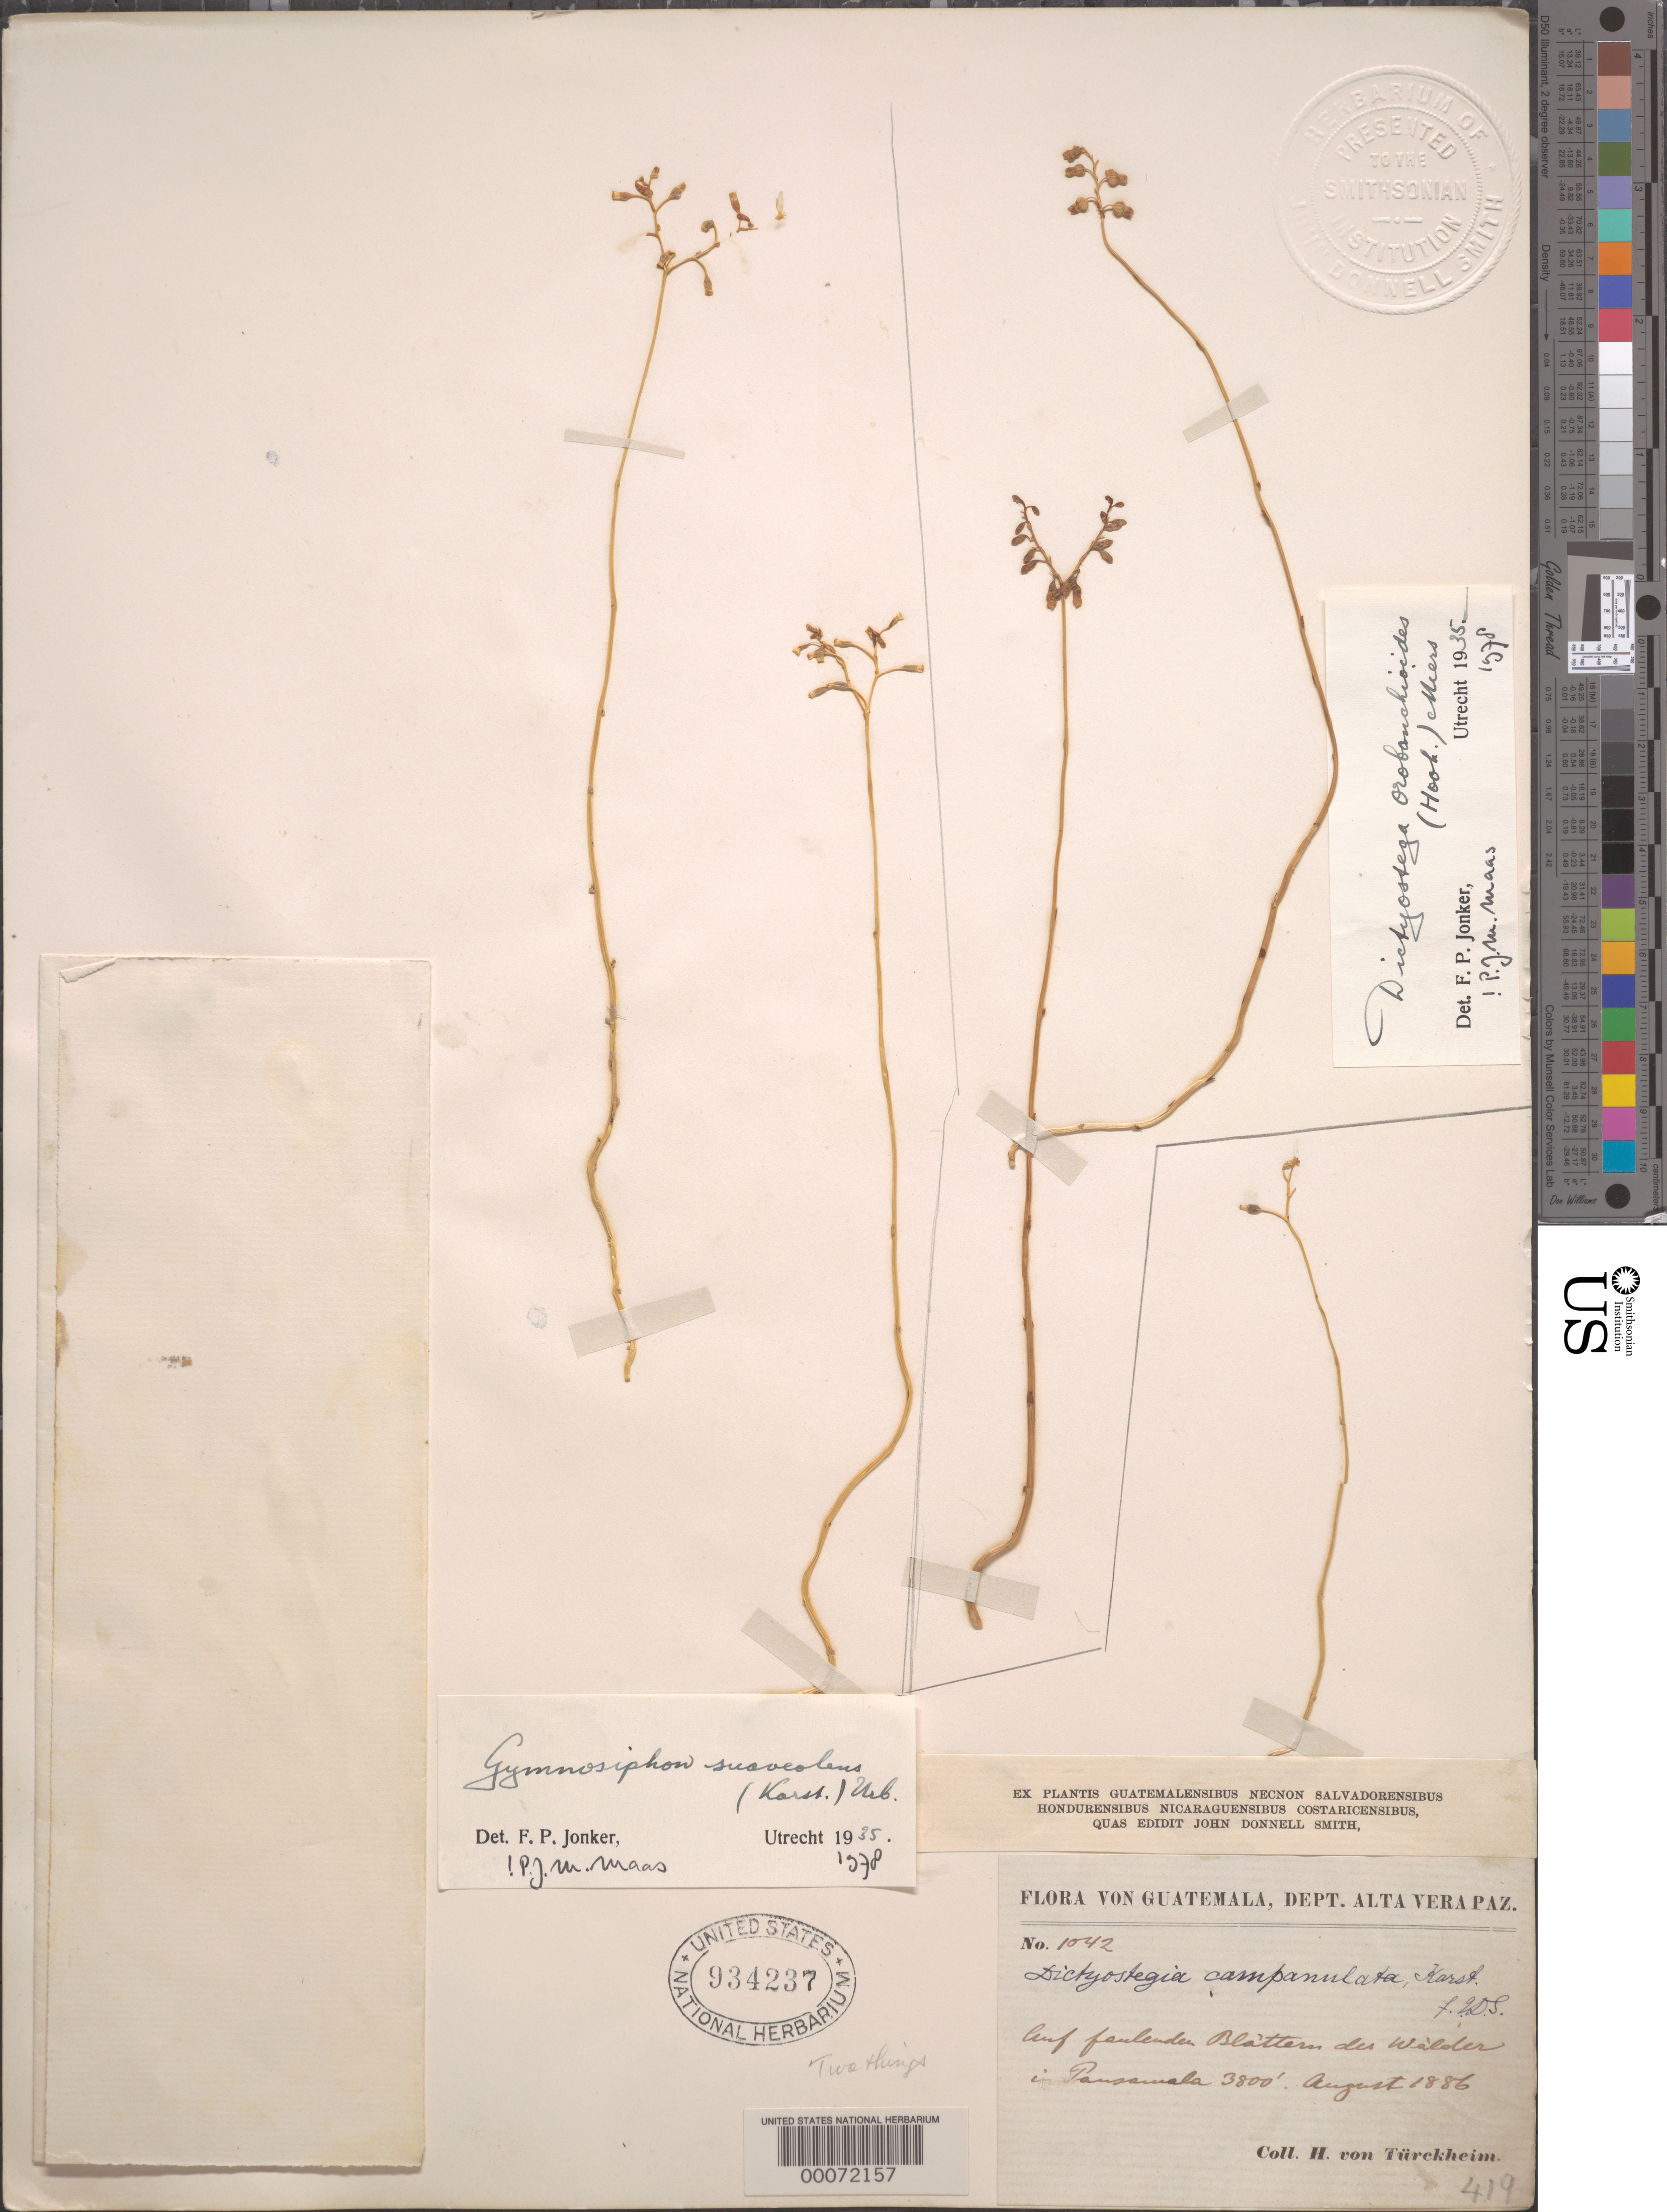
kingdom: Plantae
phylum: Tracheophyta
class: Liliopsida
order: Dioscoreales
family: Burmanniaceae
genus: Gymnosiphon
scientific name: Gymnosiphon suaveolens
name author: (H. Karst.) Urb.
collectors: H. von Türckheim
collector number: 1042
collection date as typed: Aug 1886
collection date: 1886-08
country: Guatemala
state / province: Alta Verapaz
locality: Pansamalá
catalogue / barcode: US 934237